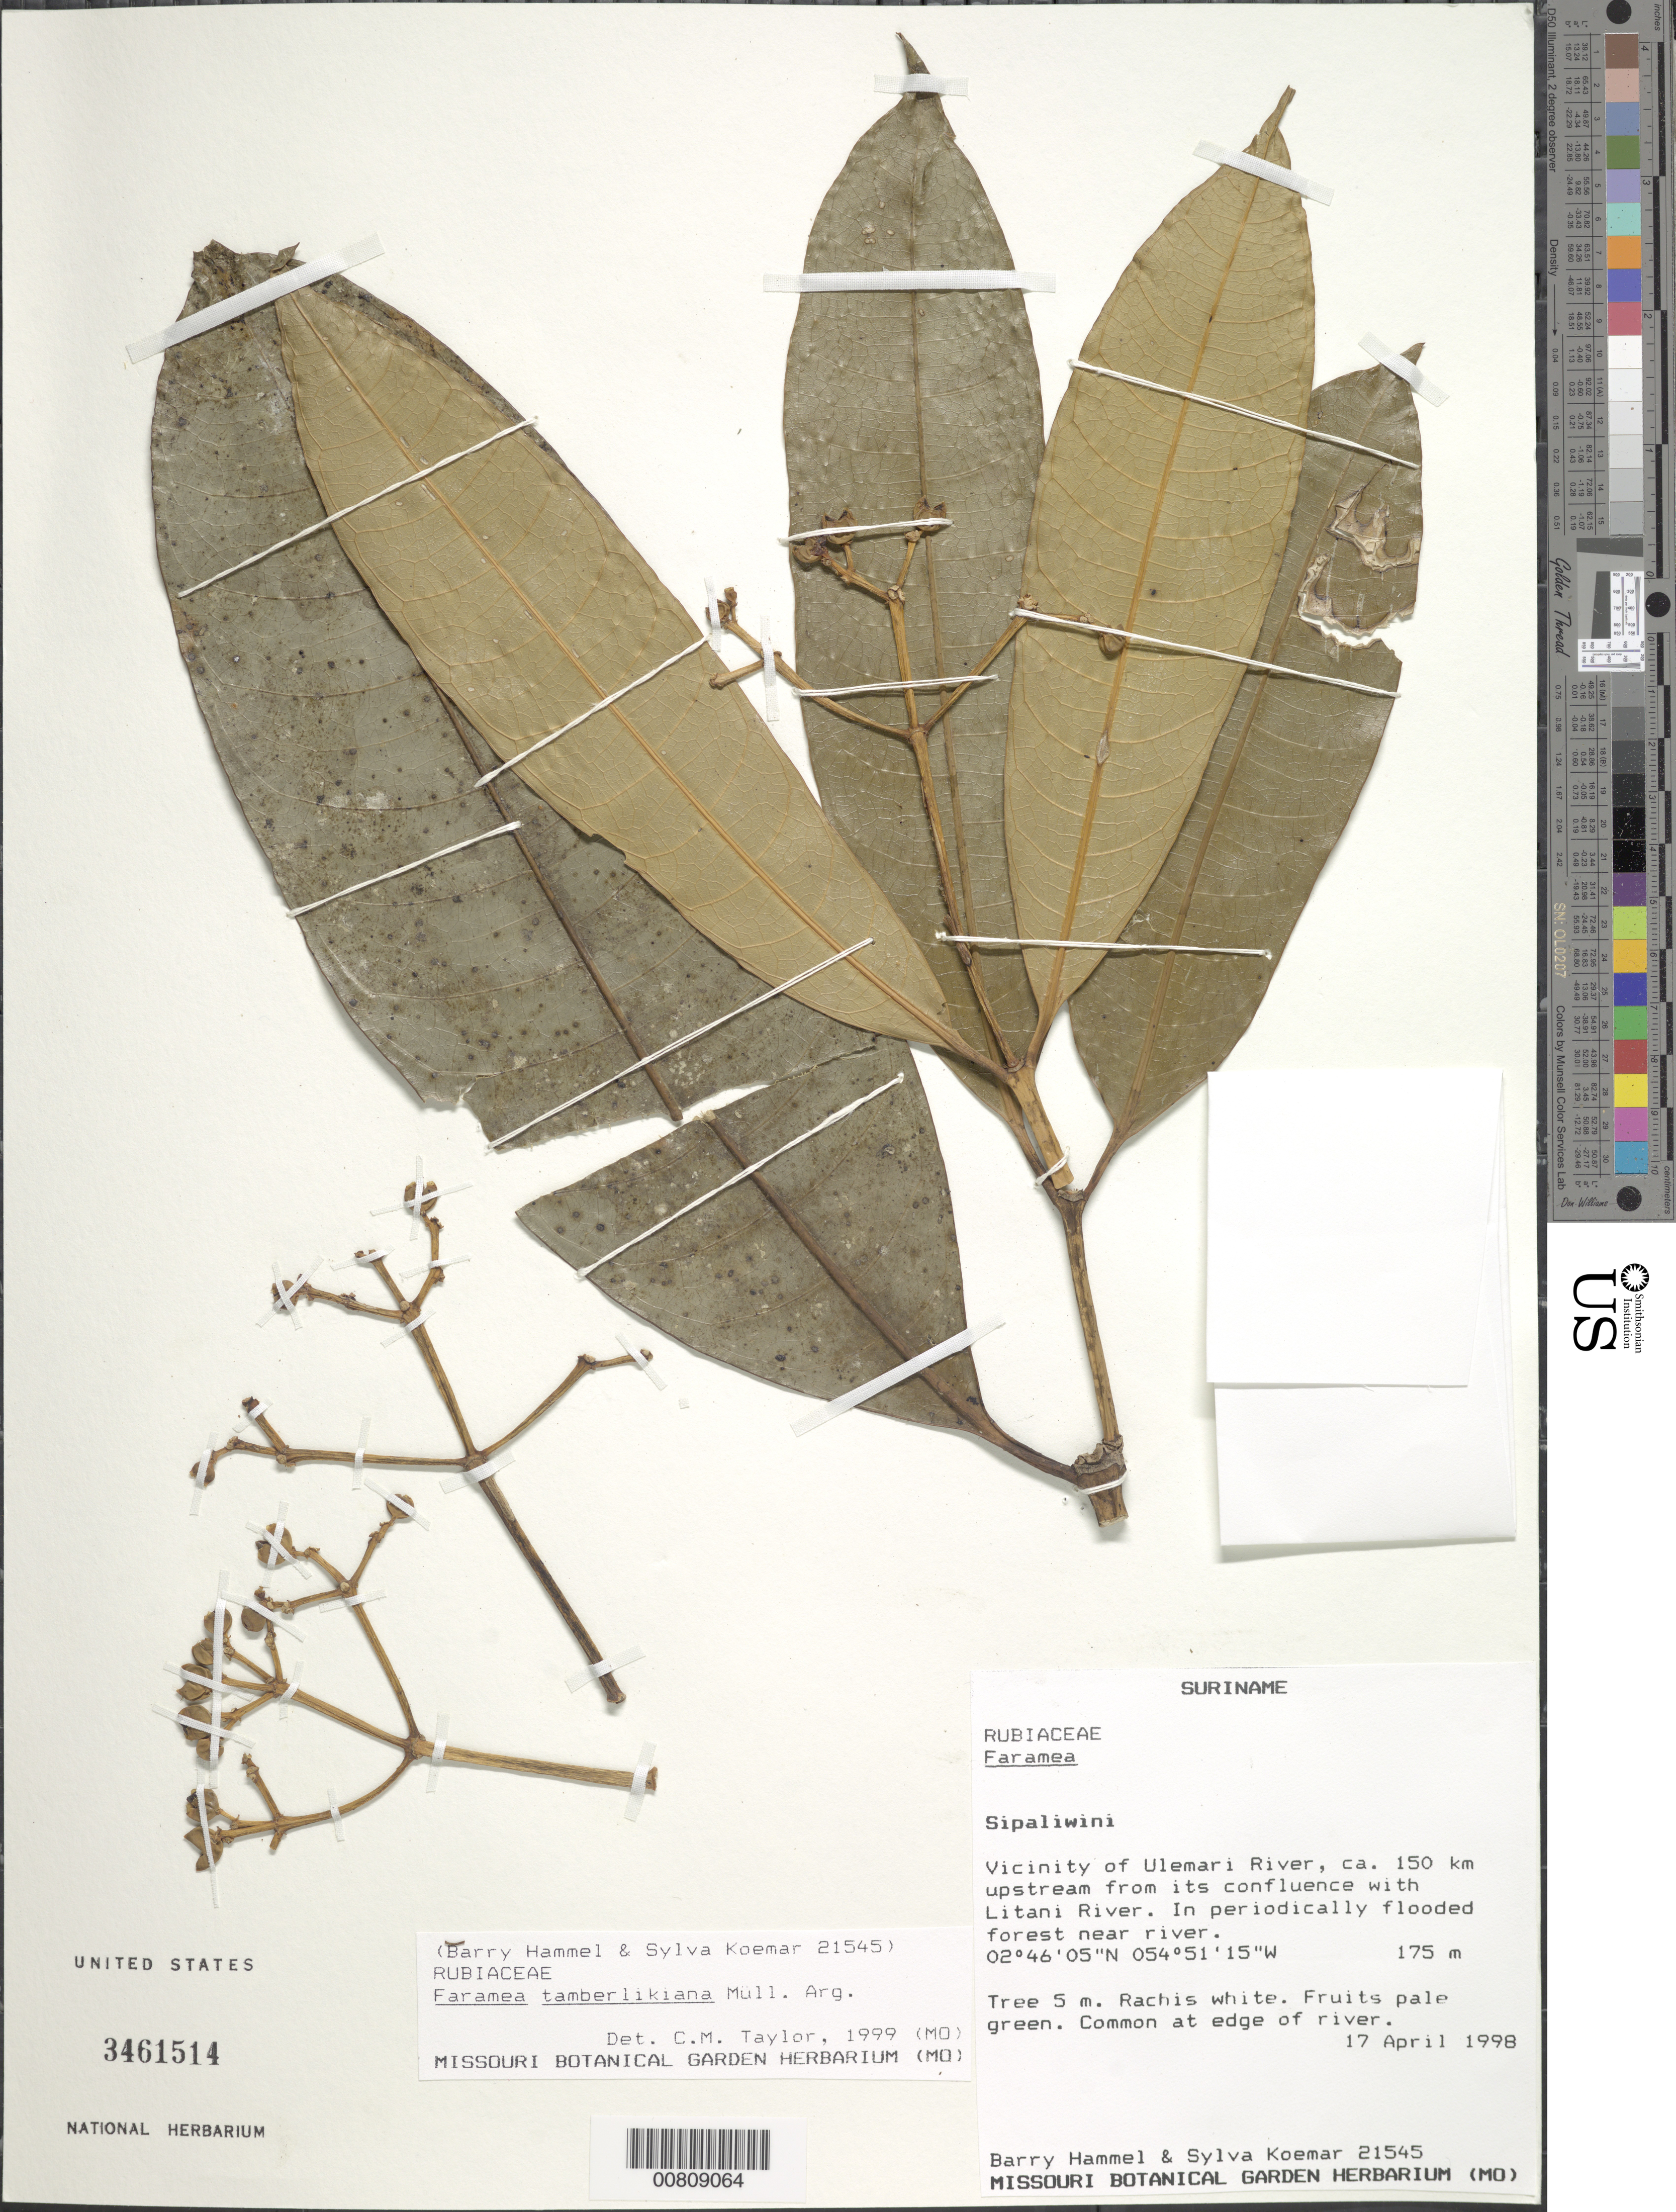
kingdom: Plantae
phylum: Tracheophyta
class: Magnoliopsida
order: Gentianales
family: Rubiaceae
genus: Faramea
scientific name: Faramea tamberlikiana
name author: Müll. Arg.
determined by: Taylor, Charlotte M.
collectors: B. Hammel & S. Koemar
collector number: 21545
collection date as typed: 17-Apr-98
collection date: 1998-04-17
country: Suriname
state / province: Sipaliwini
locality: Ulemari R., ca. 150 km upstream from confl. with Litani R.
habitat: Periodically flooded forest near river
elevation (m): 175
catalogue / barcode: US 3461514